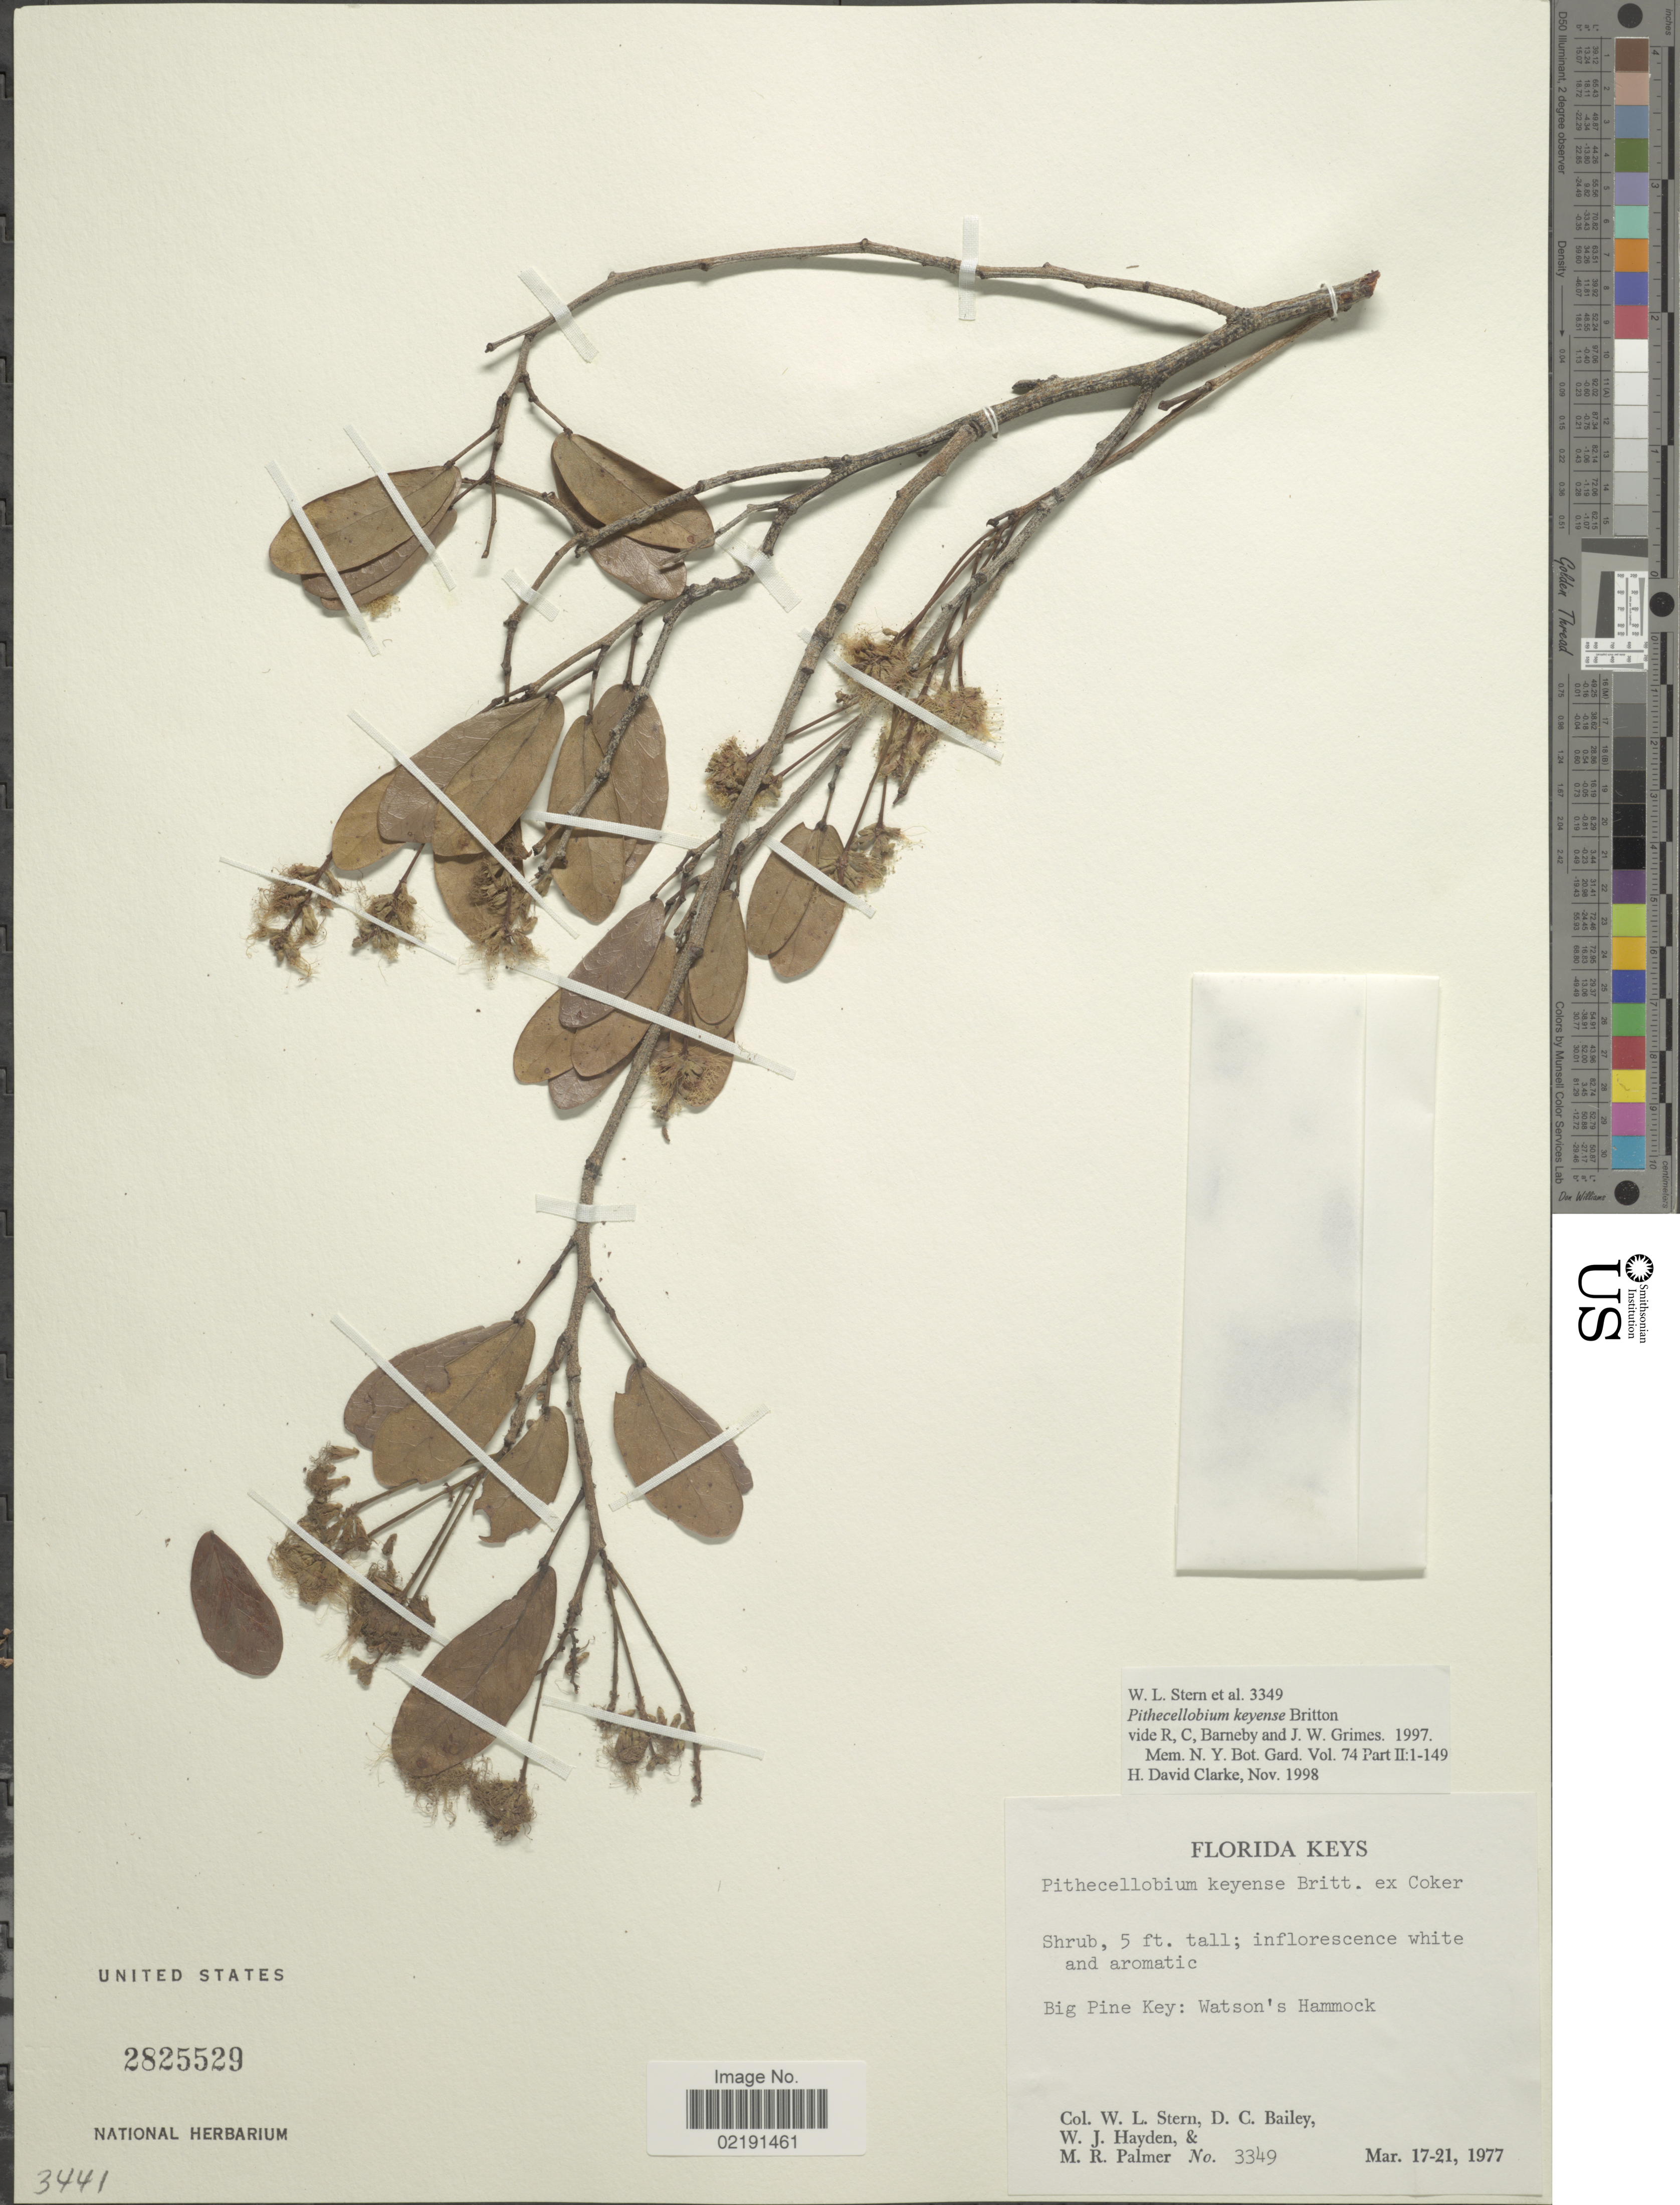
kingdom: Plantae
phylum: Tracheophyta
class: Magnoliopsida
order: Fabales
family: Fabaceae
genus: Pithecellobium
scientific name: Pithecellobium keyense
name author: Britton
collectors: W. L. Stern, D. C. Bailey, W. Hayden & M. R. Palmer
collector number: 3349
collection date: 1977-03-17/1977-03-21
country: United States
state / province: Florida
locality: Florida Keys. Big Pine Key: Watson's Hammock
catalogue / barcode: US 2825529